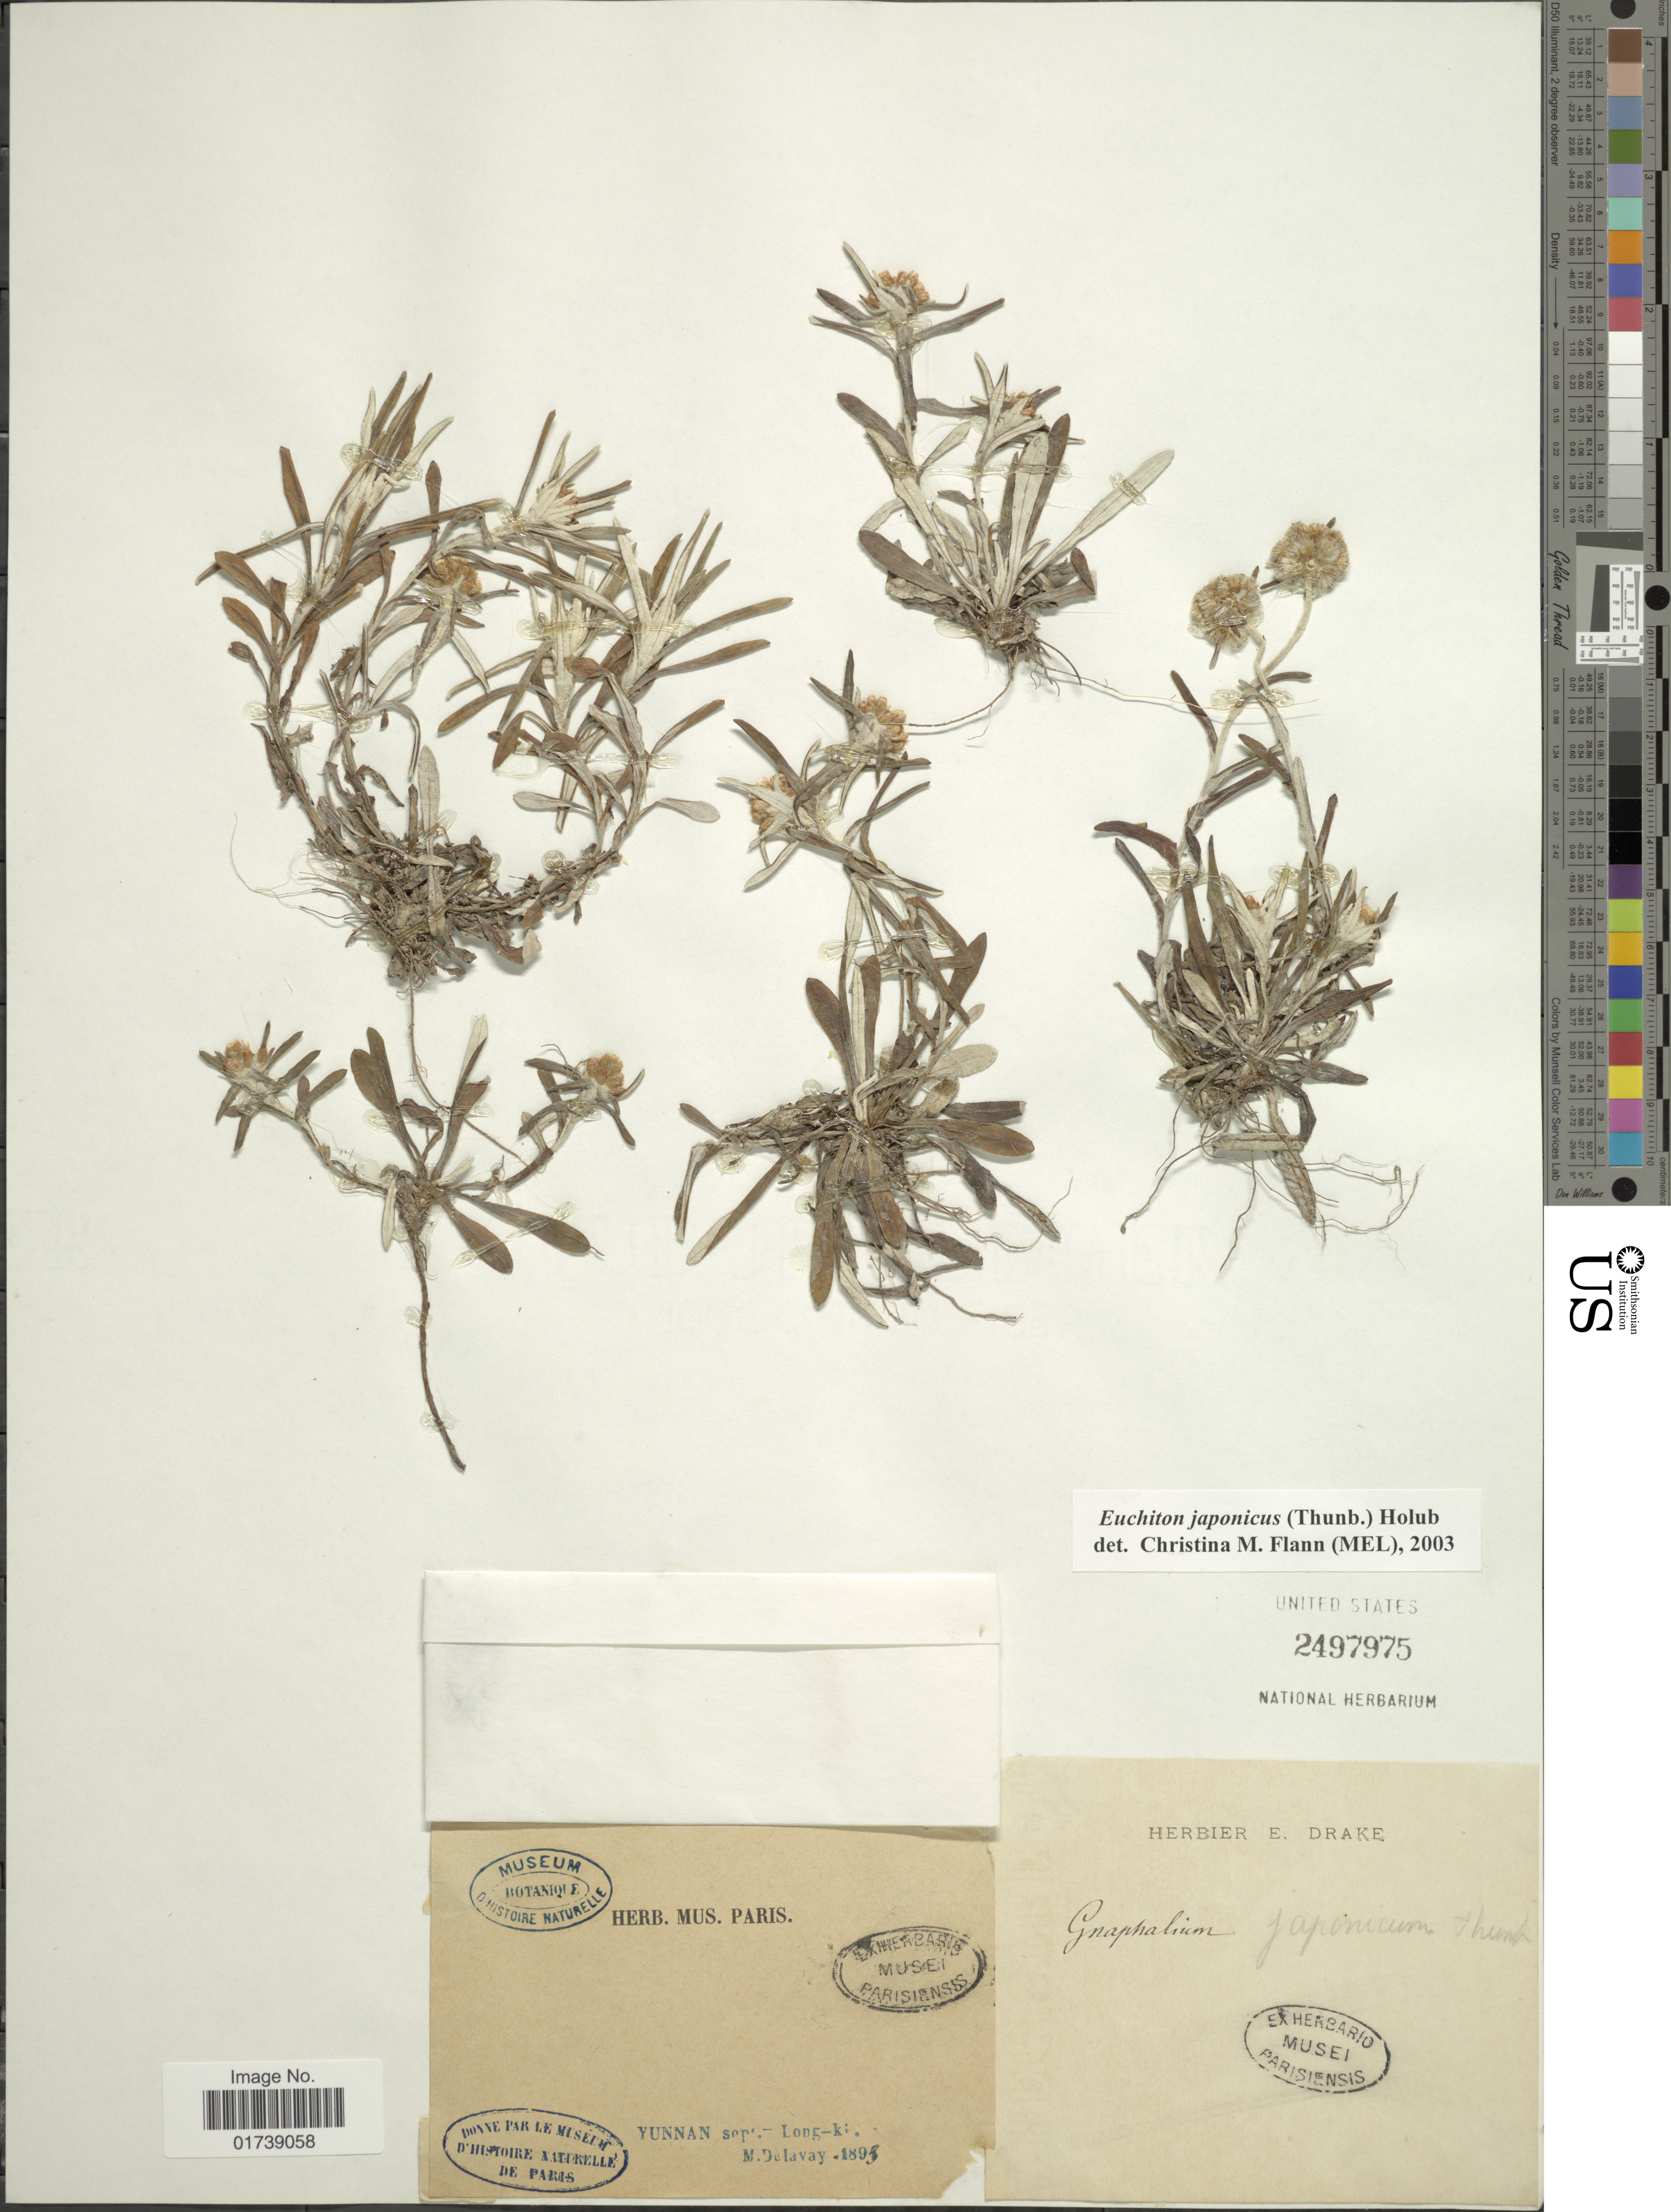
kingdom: Plantae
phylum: Tracheophyta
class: Magnoliopsida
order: Asterales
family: Asteraceae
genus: Euchiton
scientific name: Euchiton japonicus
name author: (Thunb.) Anderb.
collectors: M. Delavay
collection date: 1895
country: China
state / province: Yunnan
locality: Long-Ki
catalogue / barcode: US 2497975